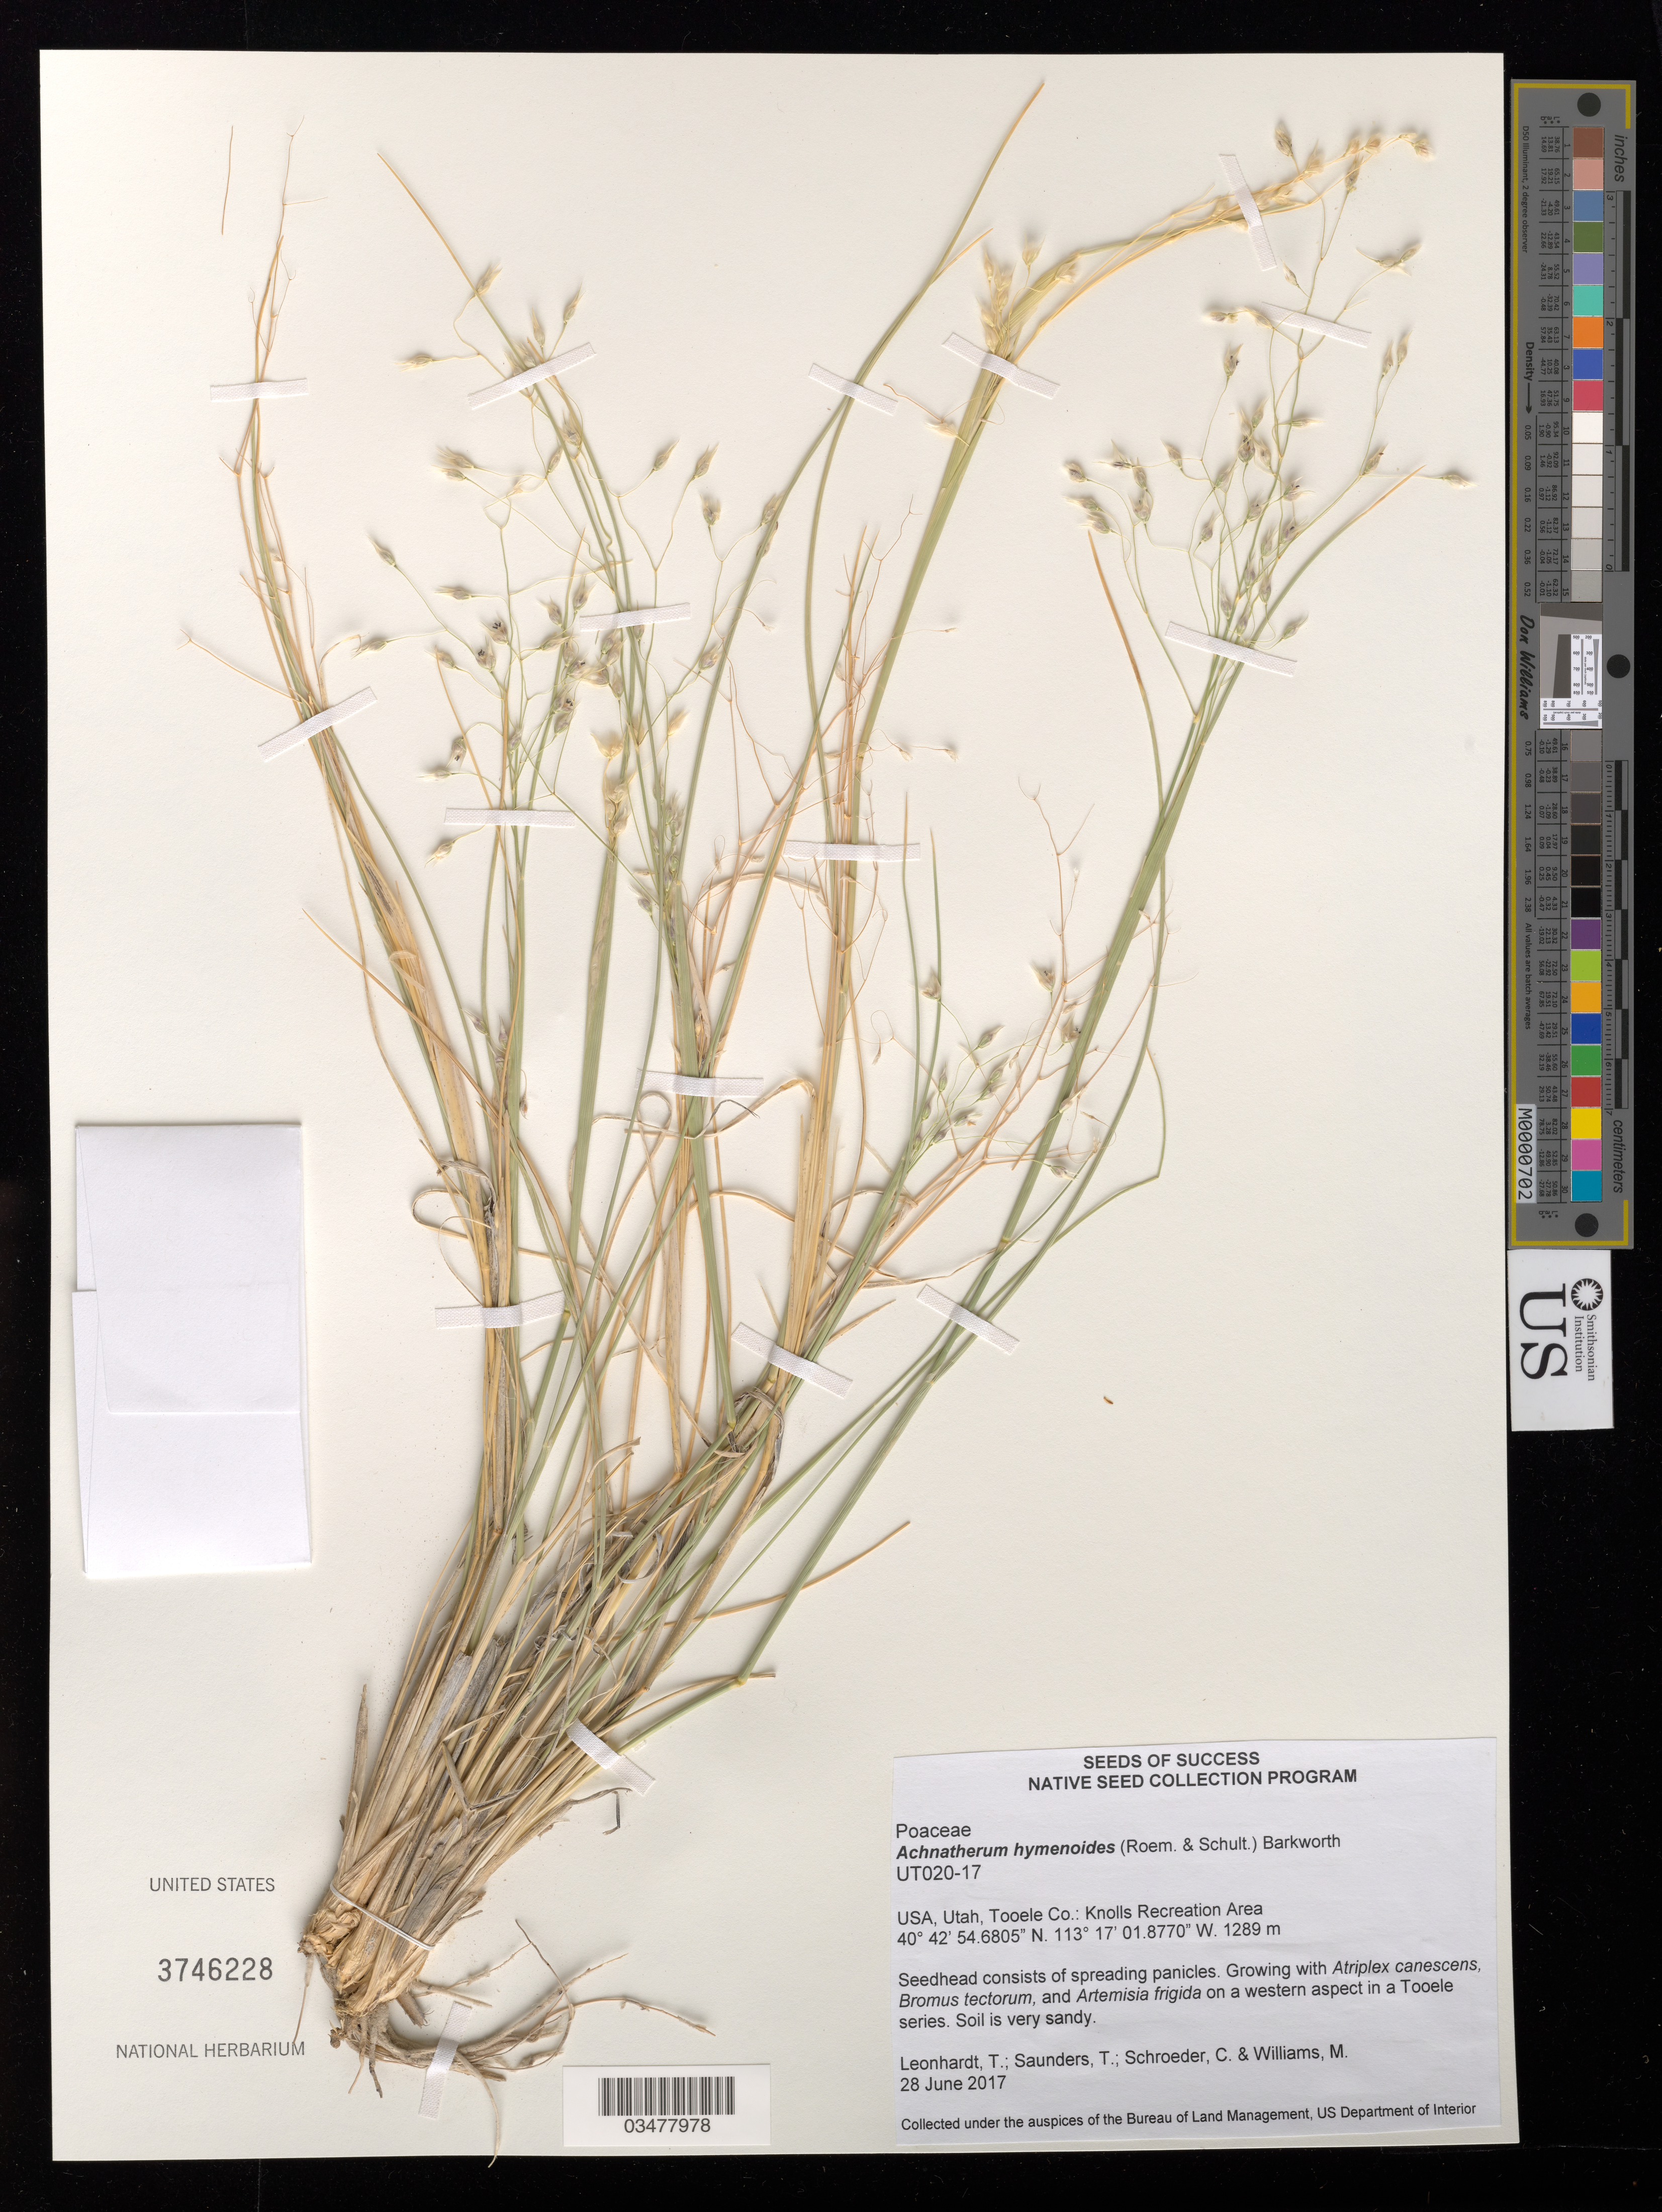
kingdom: Plantae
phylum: Tracheophyta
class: Liliopsida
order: Poales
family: Poaceae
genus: Achnatherum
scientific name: Achnatherum hymenoides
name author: (Roem. & Schult.) Barkworth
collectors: T. Leonhardt, T. Saunders, M. Williams & C. Schroeder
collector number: UT020-17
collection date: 2017-06-28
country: United States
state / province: Utah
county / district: Tooele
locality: Knolls Recreation Area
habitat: Soil is very sandy. With Atriplex canescens, Bromus tectorum, Artemisia frigida.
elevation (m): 1289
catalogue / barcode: US 3746228